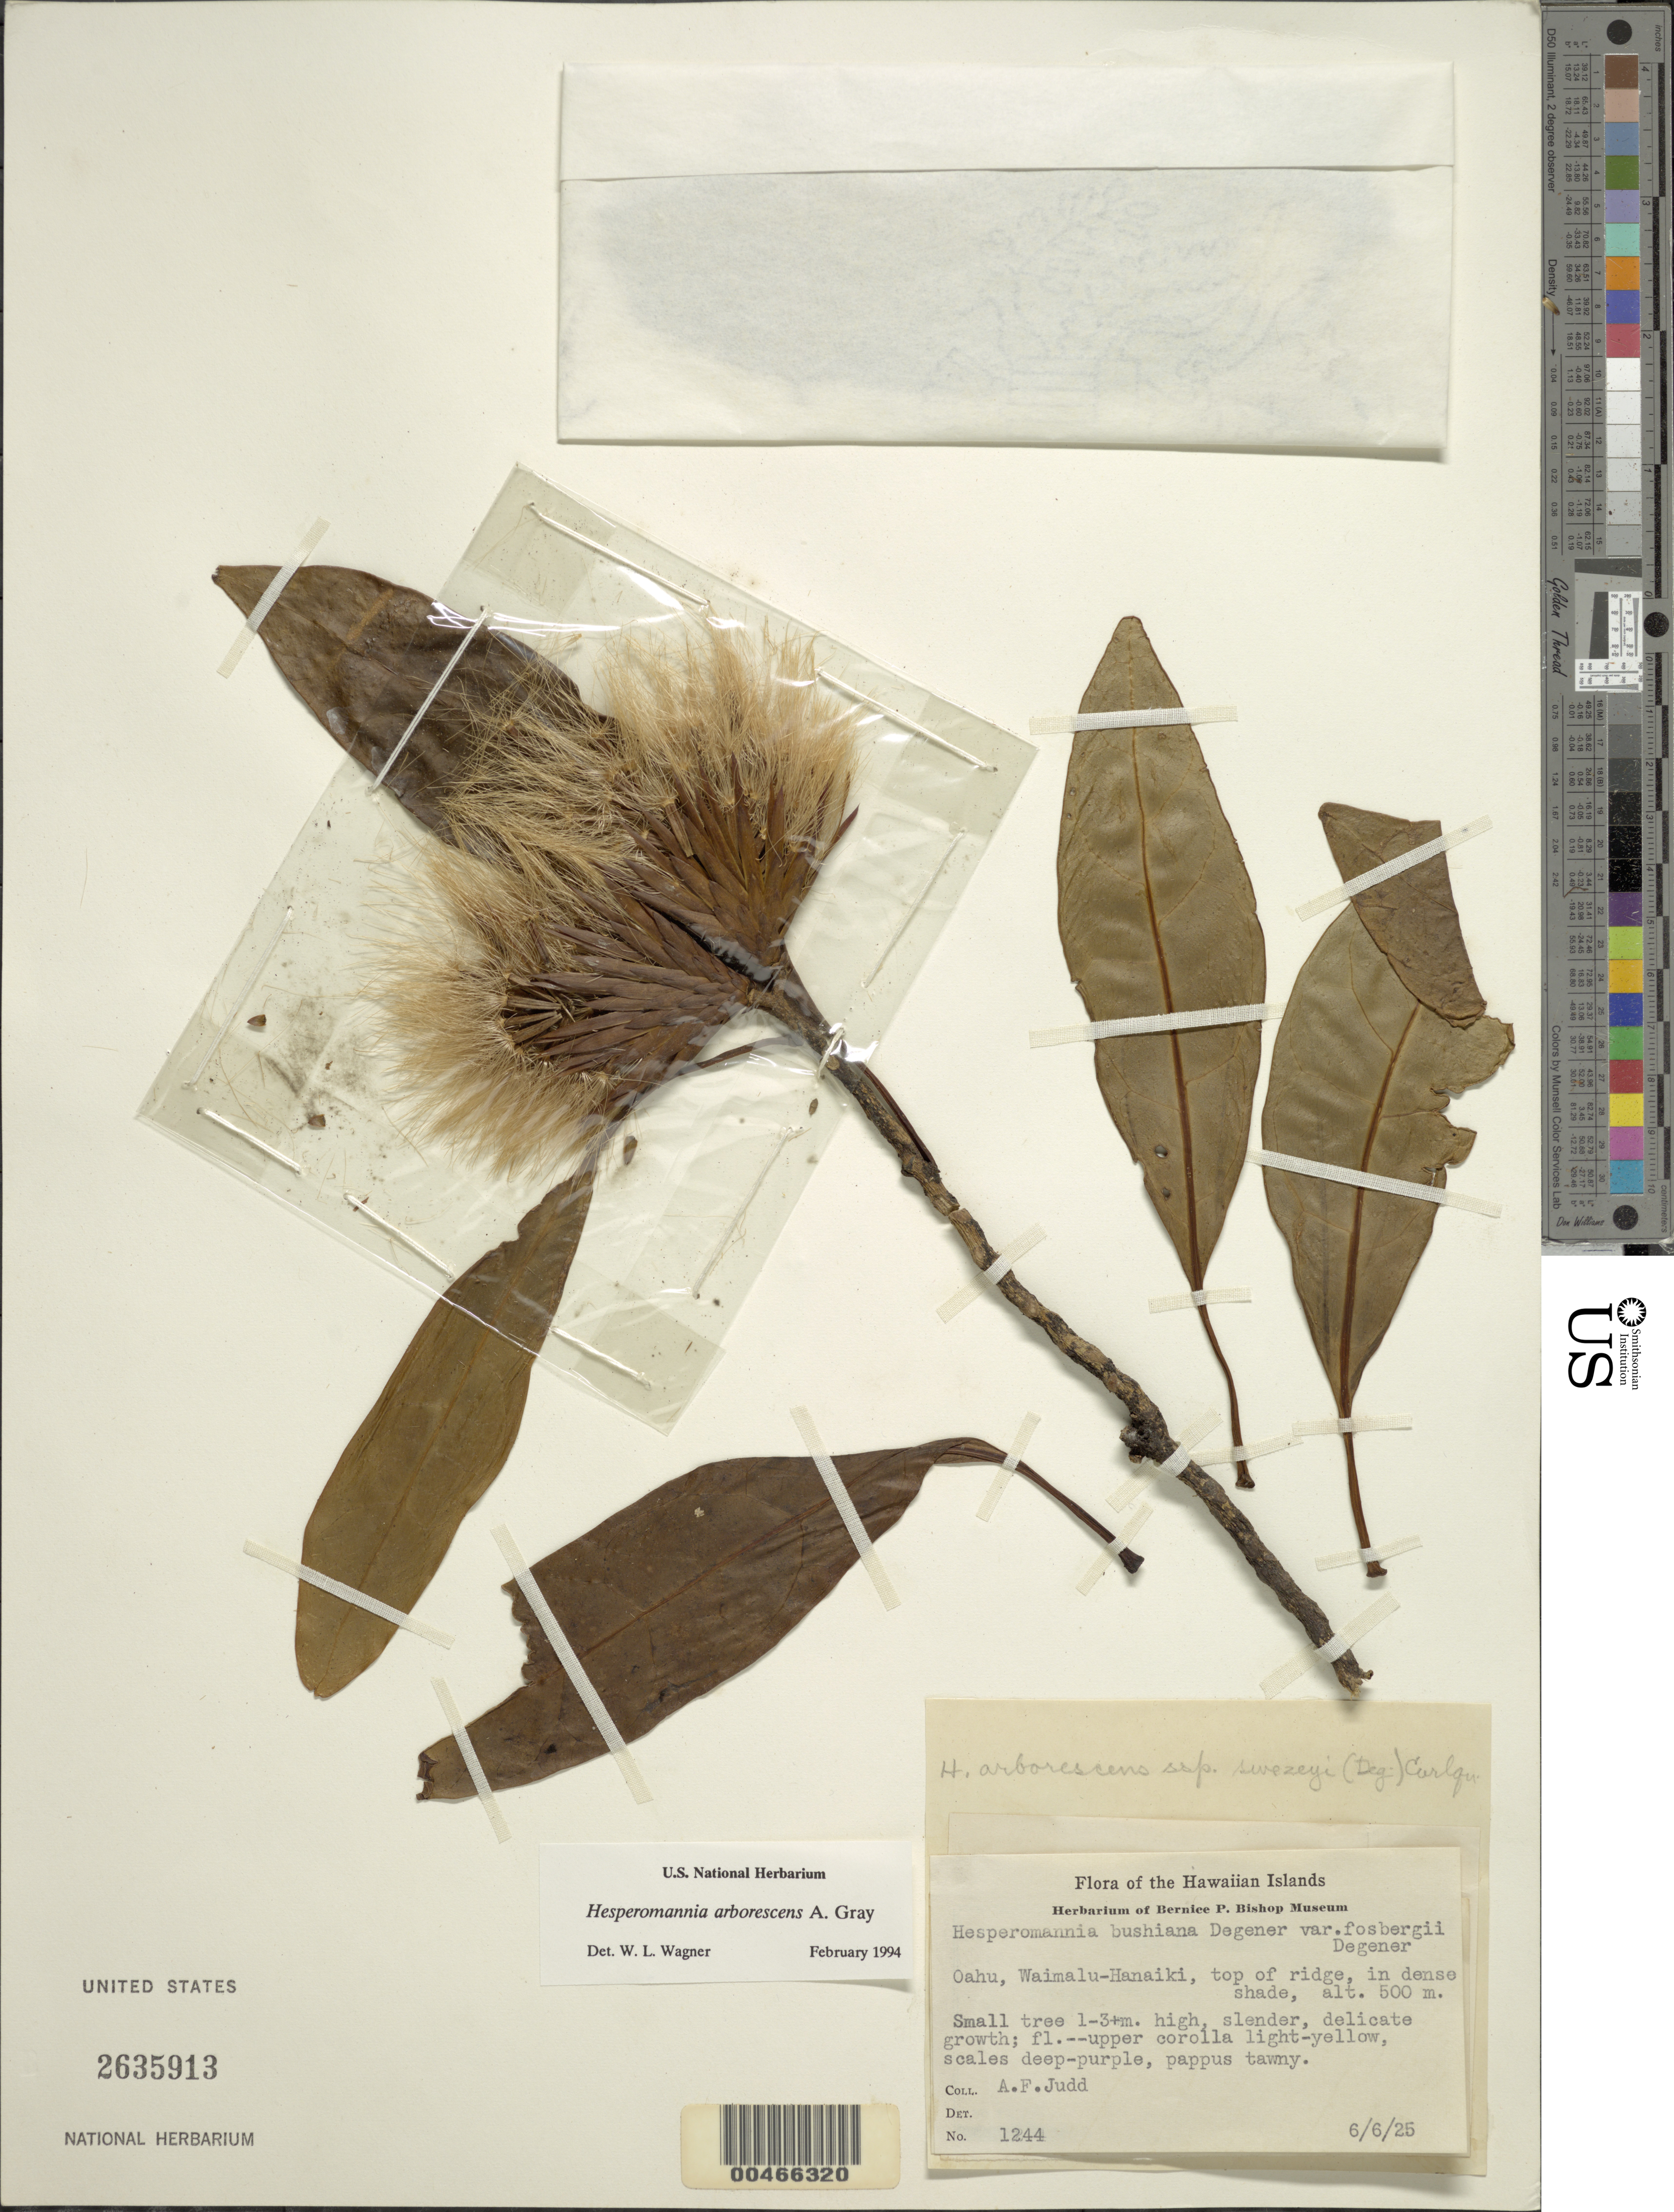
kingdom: Plantae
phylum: Tracheophyta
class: Magnoliopsida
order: Asterales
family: Asteraceae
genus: Hesperomannia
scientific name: Hesperomannia swezeyi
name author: O. Deg.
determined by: Wagner, W. L., (BOT), Smithsonian Institution - National Museum of Natural History (UNITED STATES)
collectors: A. Judd et al.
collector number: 1244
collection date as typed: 6 Jun 1925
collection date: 1925-06-06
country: United States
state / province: Hawaii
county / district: Honolulu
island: Oahu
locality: Waimalu-Hanaiki, top of ridge.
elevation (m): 500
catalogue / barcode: US 2635913